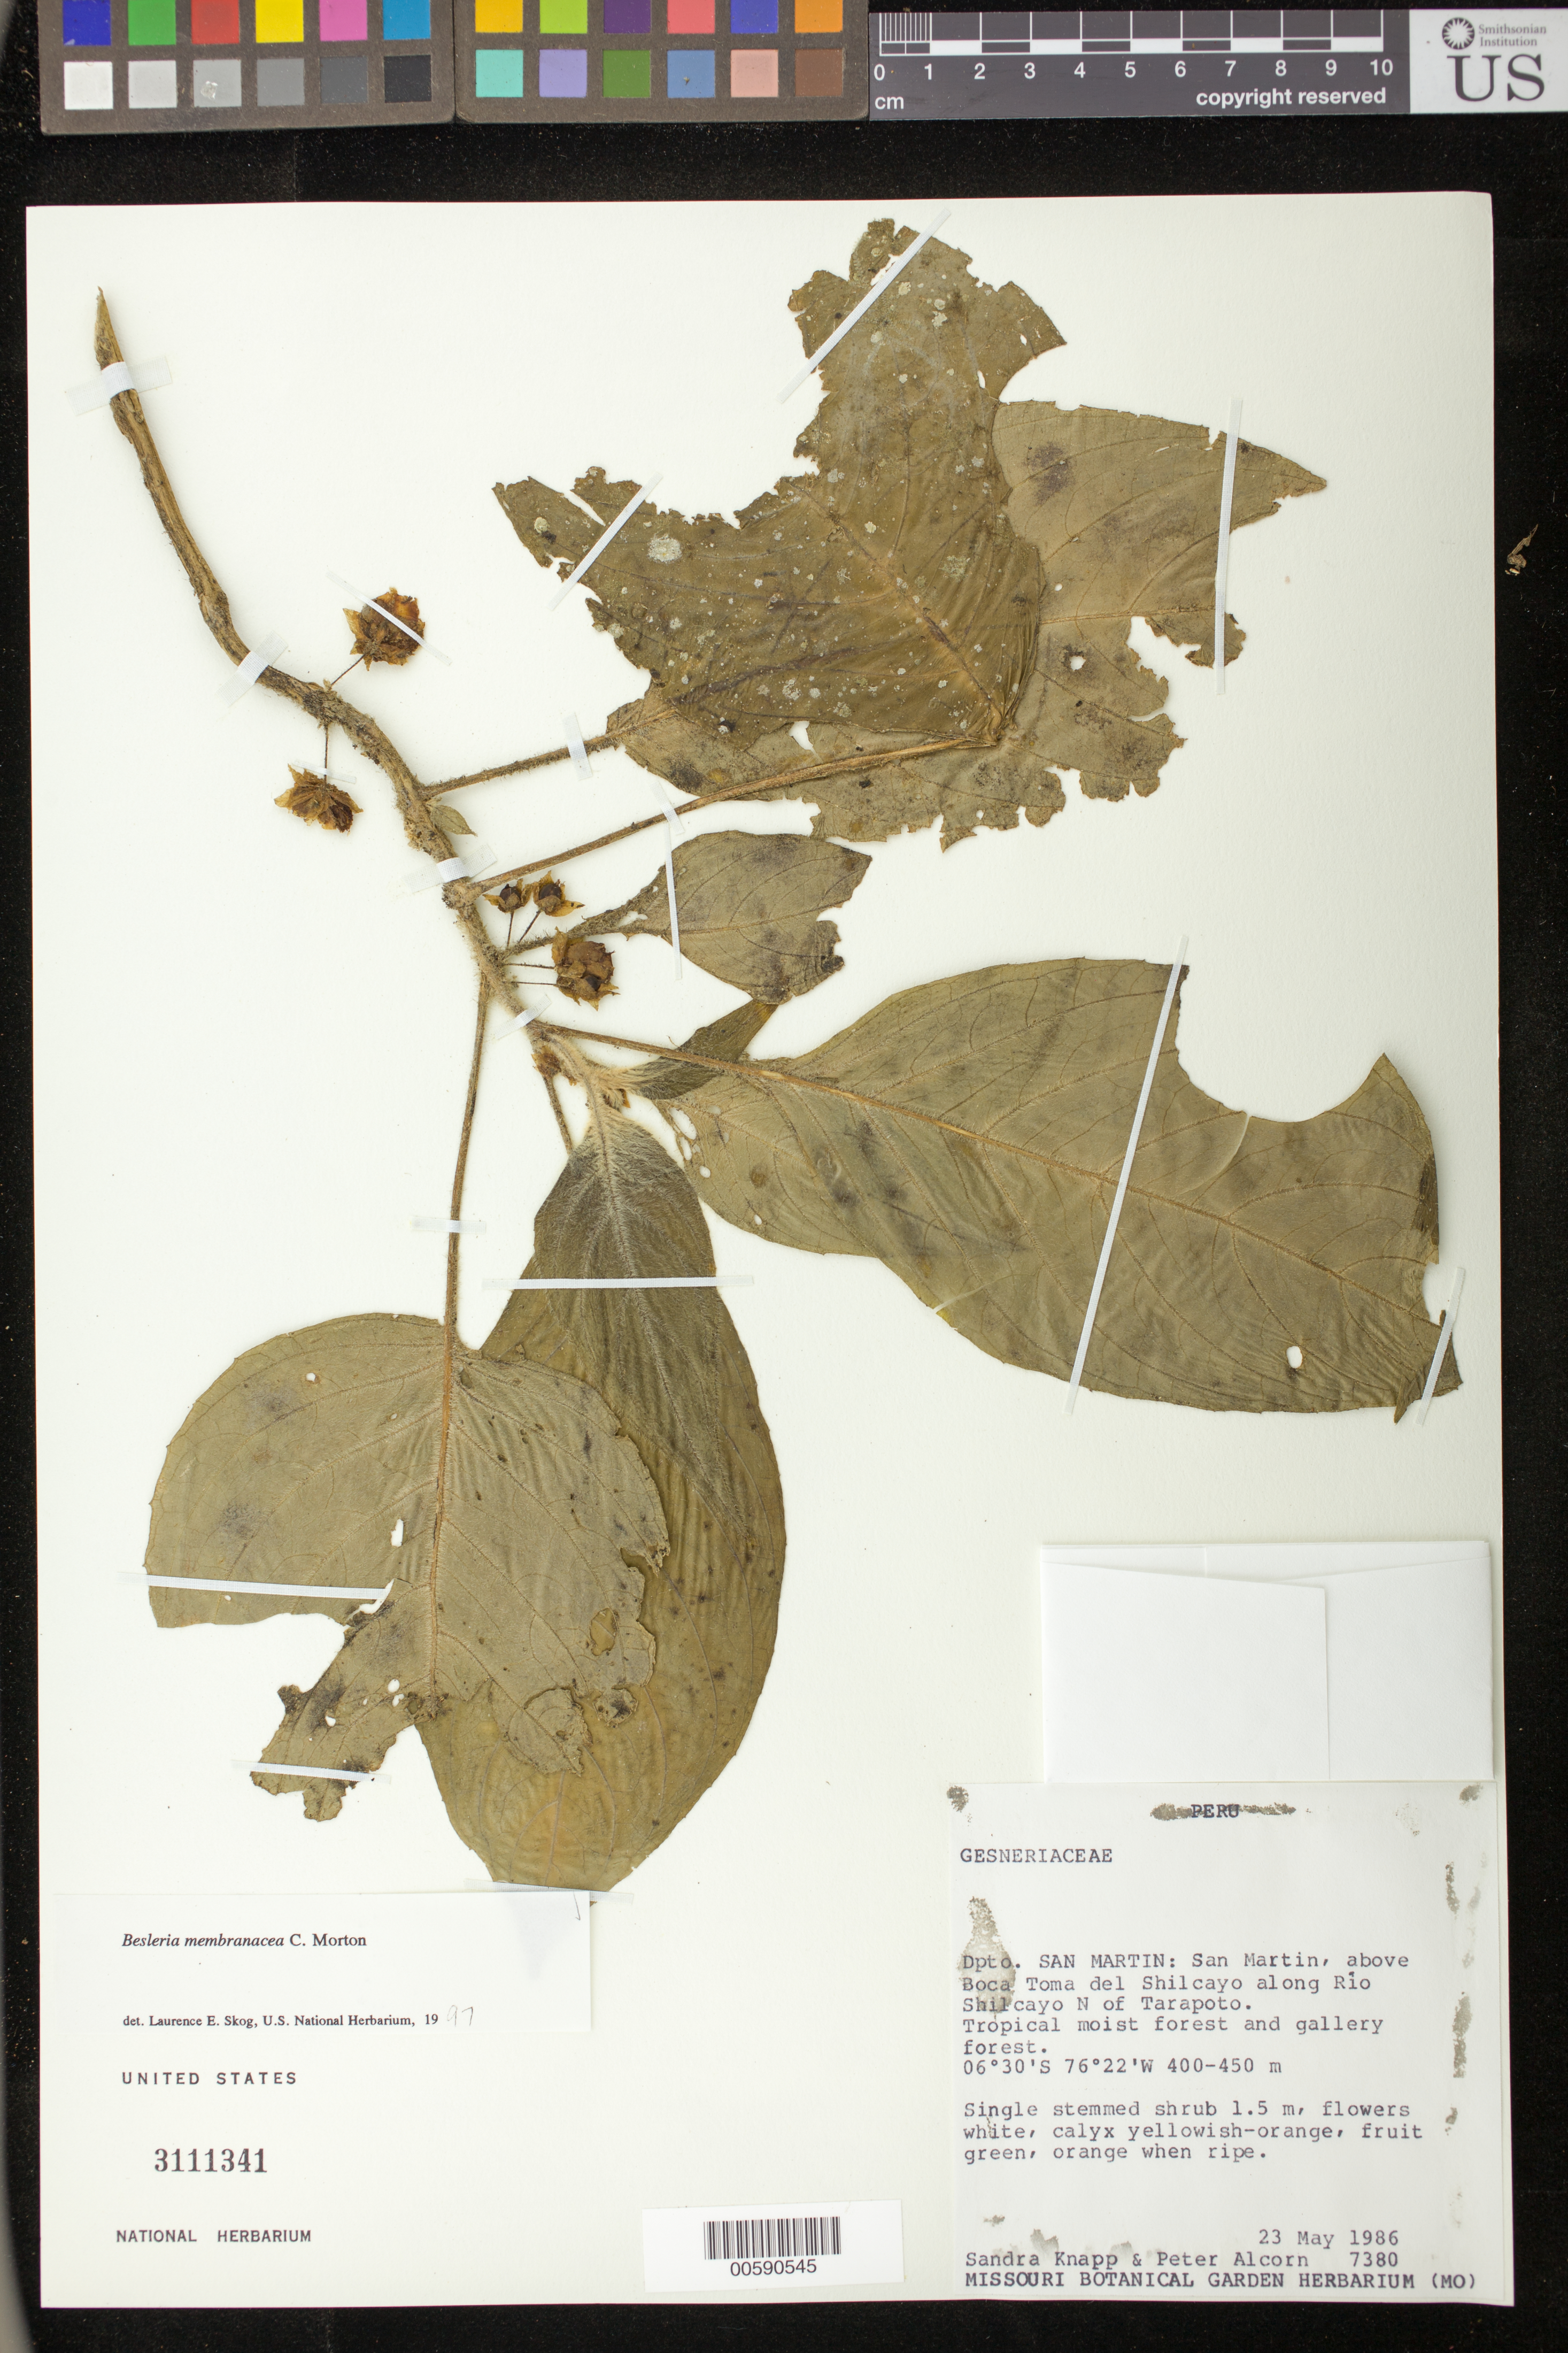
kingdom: Plantae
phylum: Tracheophyta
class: Magnoliopsida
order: Lamiales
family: Gesneriaceae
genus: Besleria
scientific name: Besleria membranacea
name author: C.V. Morton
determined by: Skog, Laurence E.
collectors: S. Knapp & P. Alcorn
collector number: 7380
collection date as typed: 23 May 1986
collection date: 1986-05-23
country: Peru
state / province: San Martín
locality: San Martin, above Boca Toma del Shilcayo along Rio Shilcayo N of Tarapoto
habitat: Tropical moist forest and gallery forest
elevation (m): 400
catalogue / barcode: US 3111341